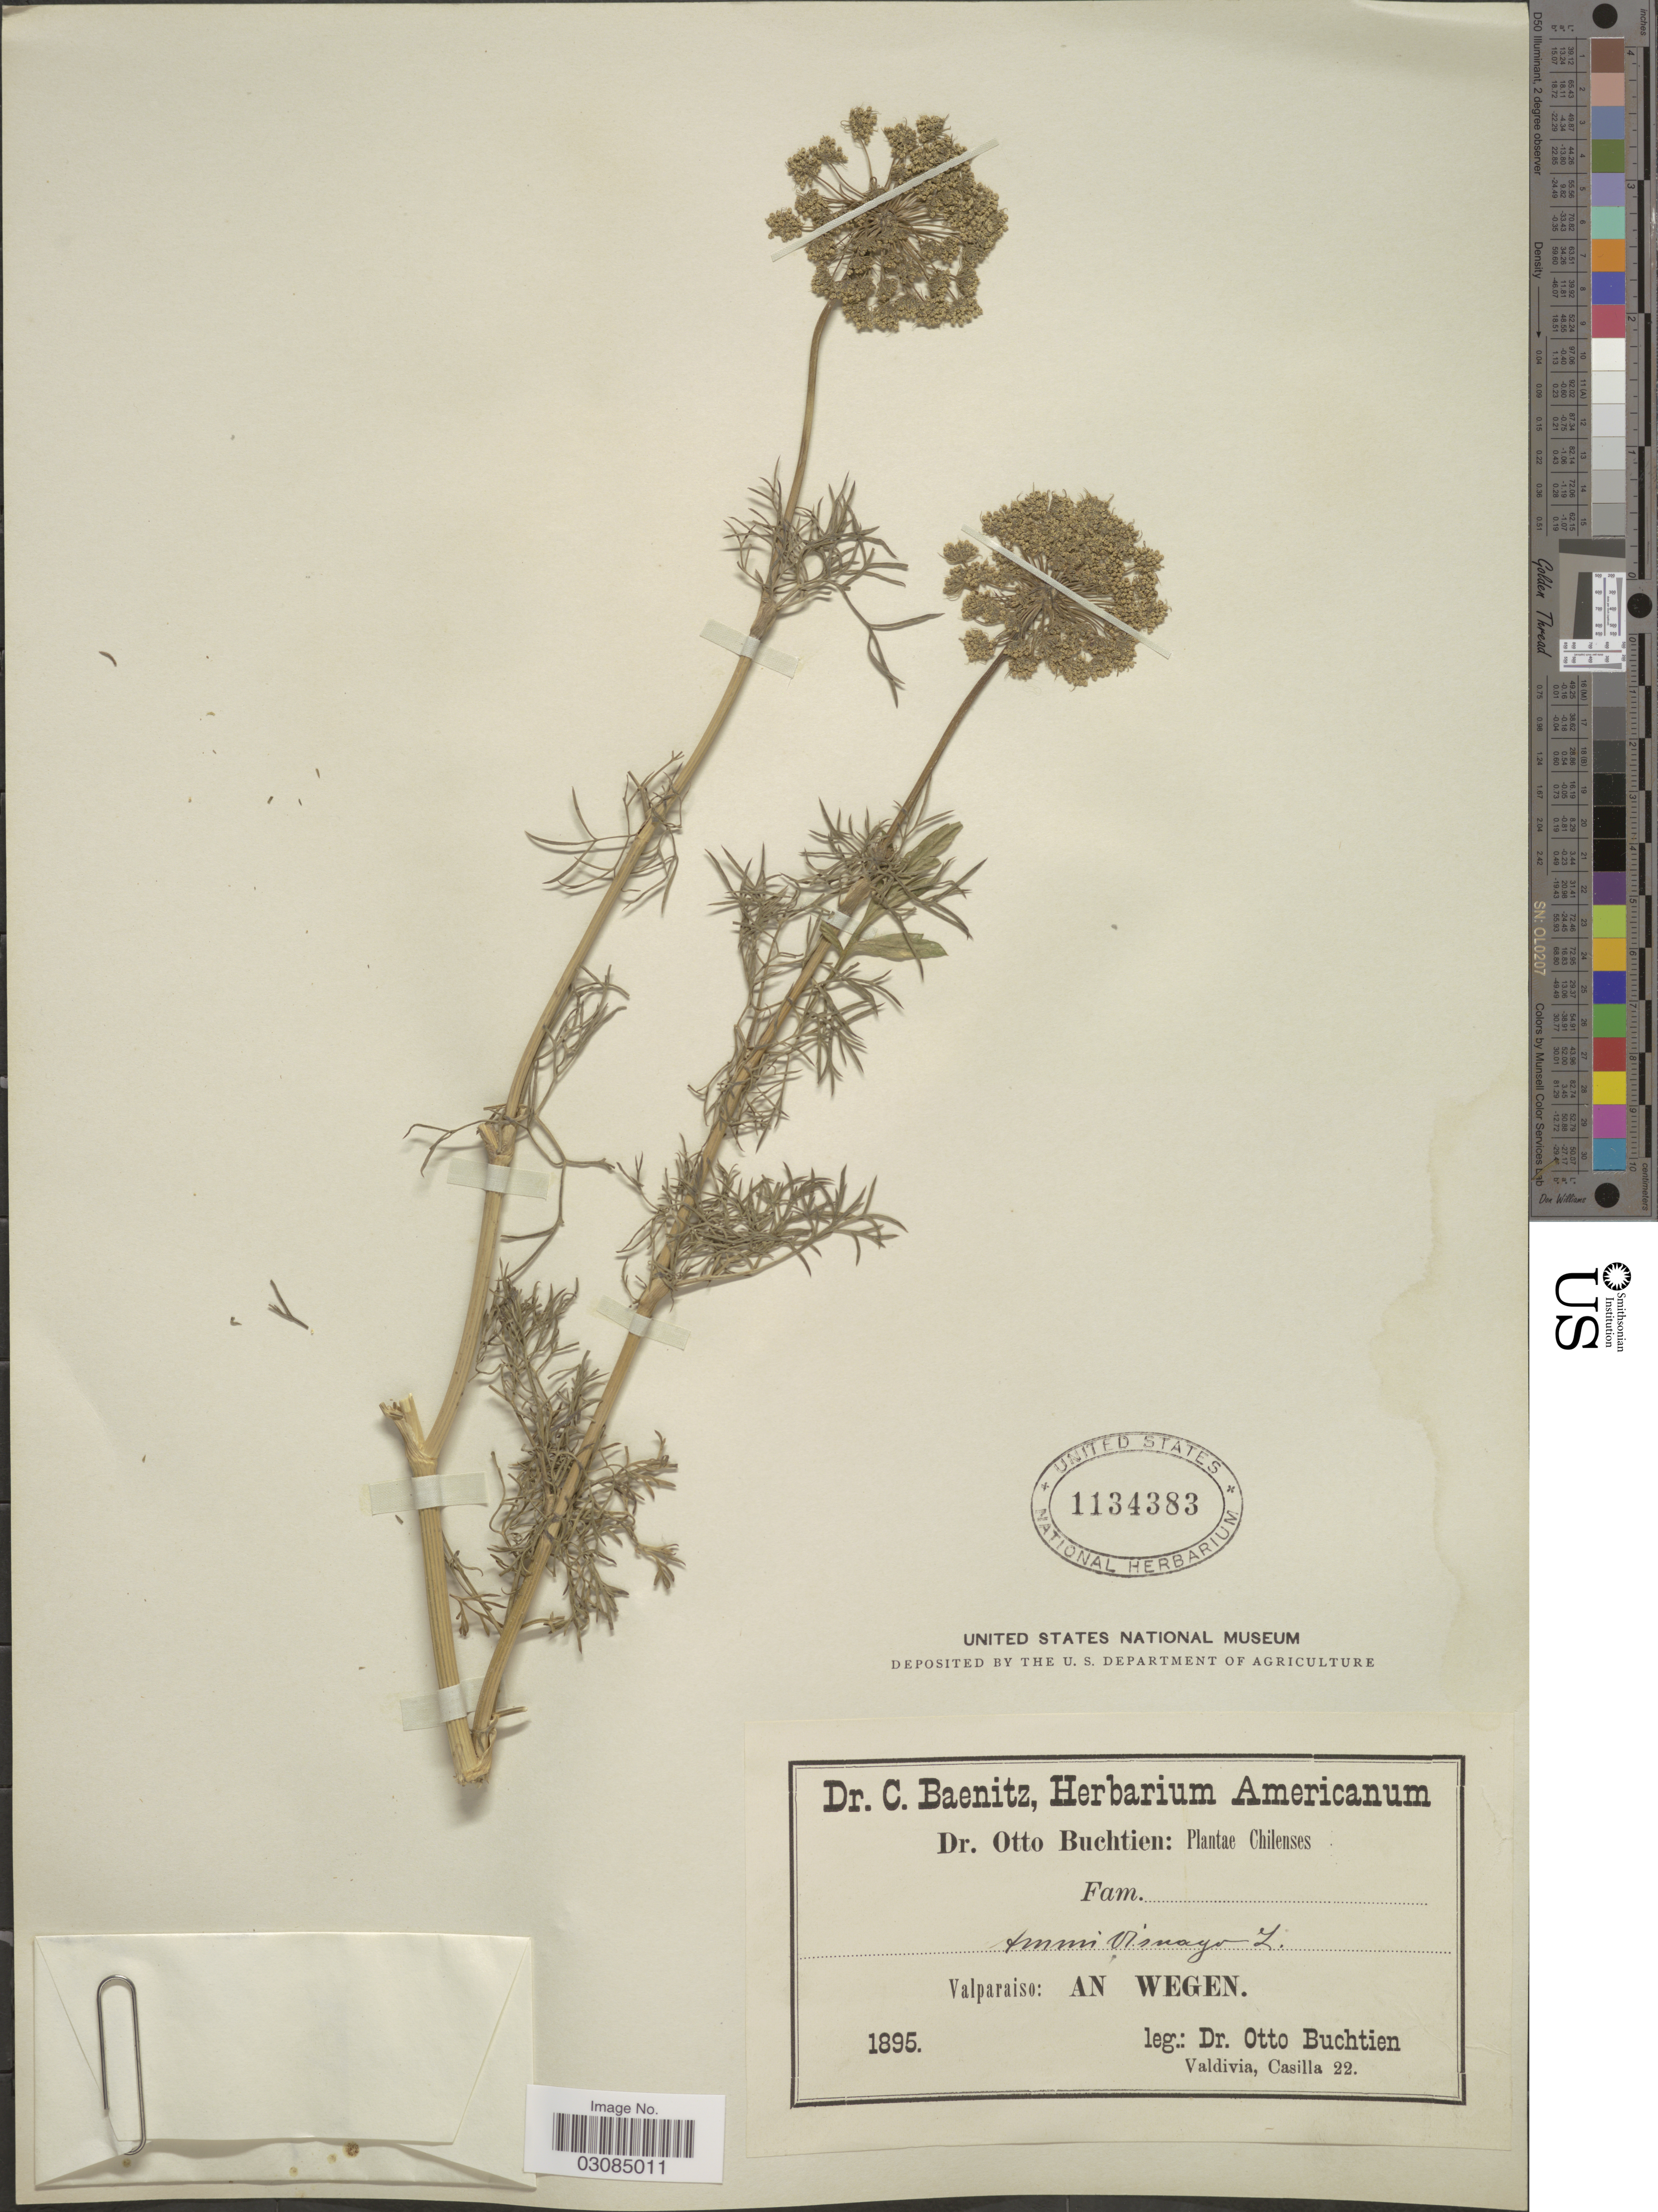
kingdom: Plantae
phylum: Tracheophyta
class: Magnoliopsida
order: Apiales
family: Apiaceae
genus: Ammi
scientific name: Ammi visnaga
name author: (L.) Lam.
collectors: O. Buchtien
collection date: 1895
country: Chile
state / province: Valparaíso (V)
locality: An Wegen.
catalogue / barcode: US 1134383